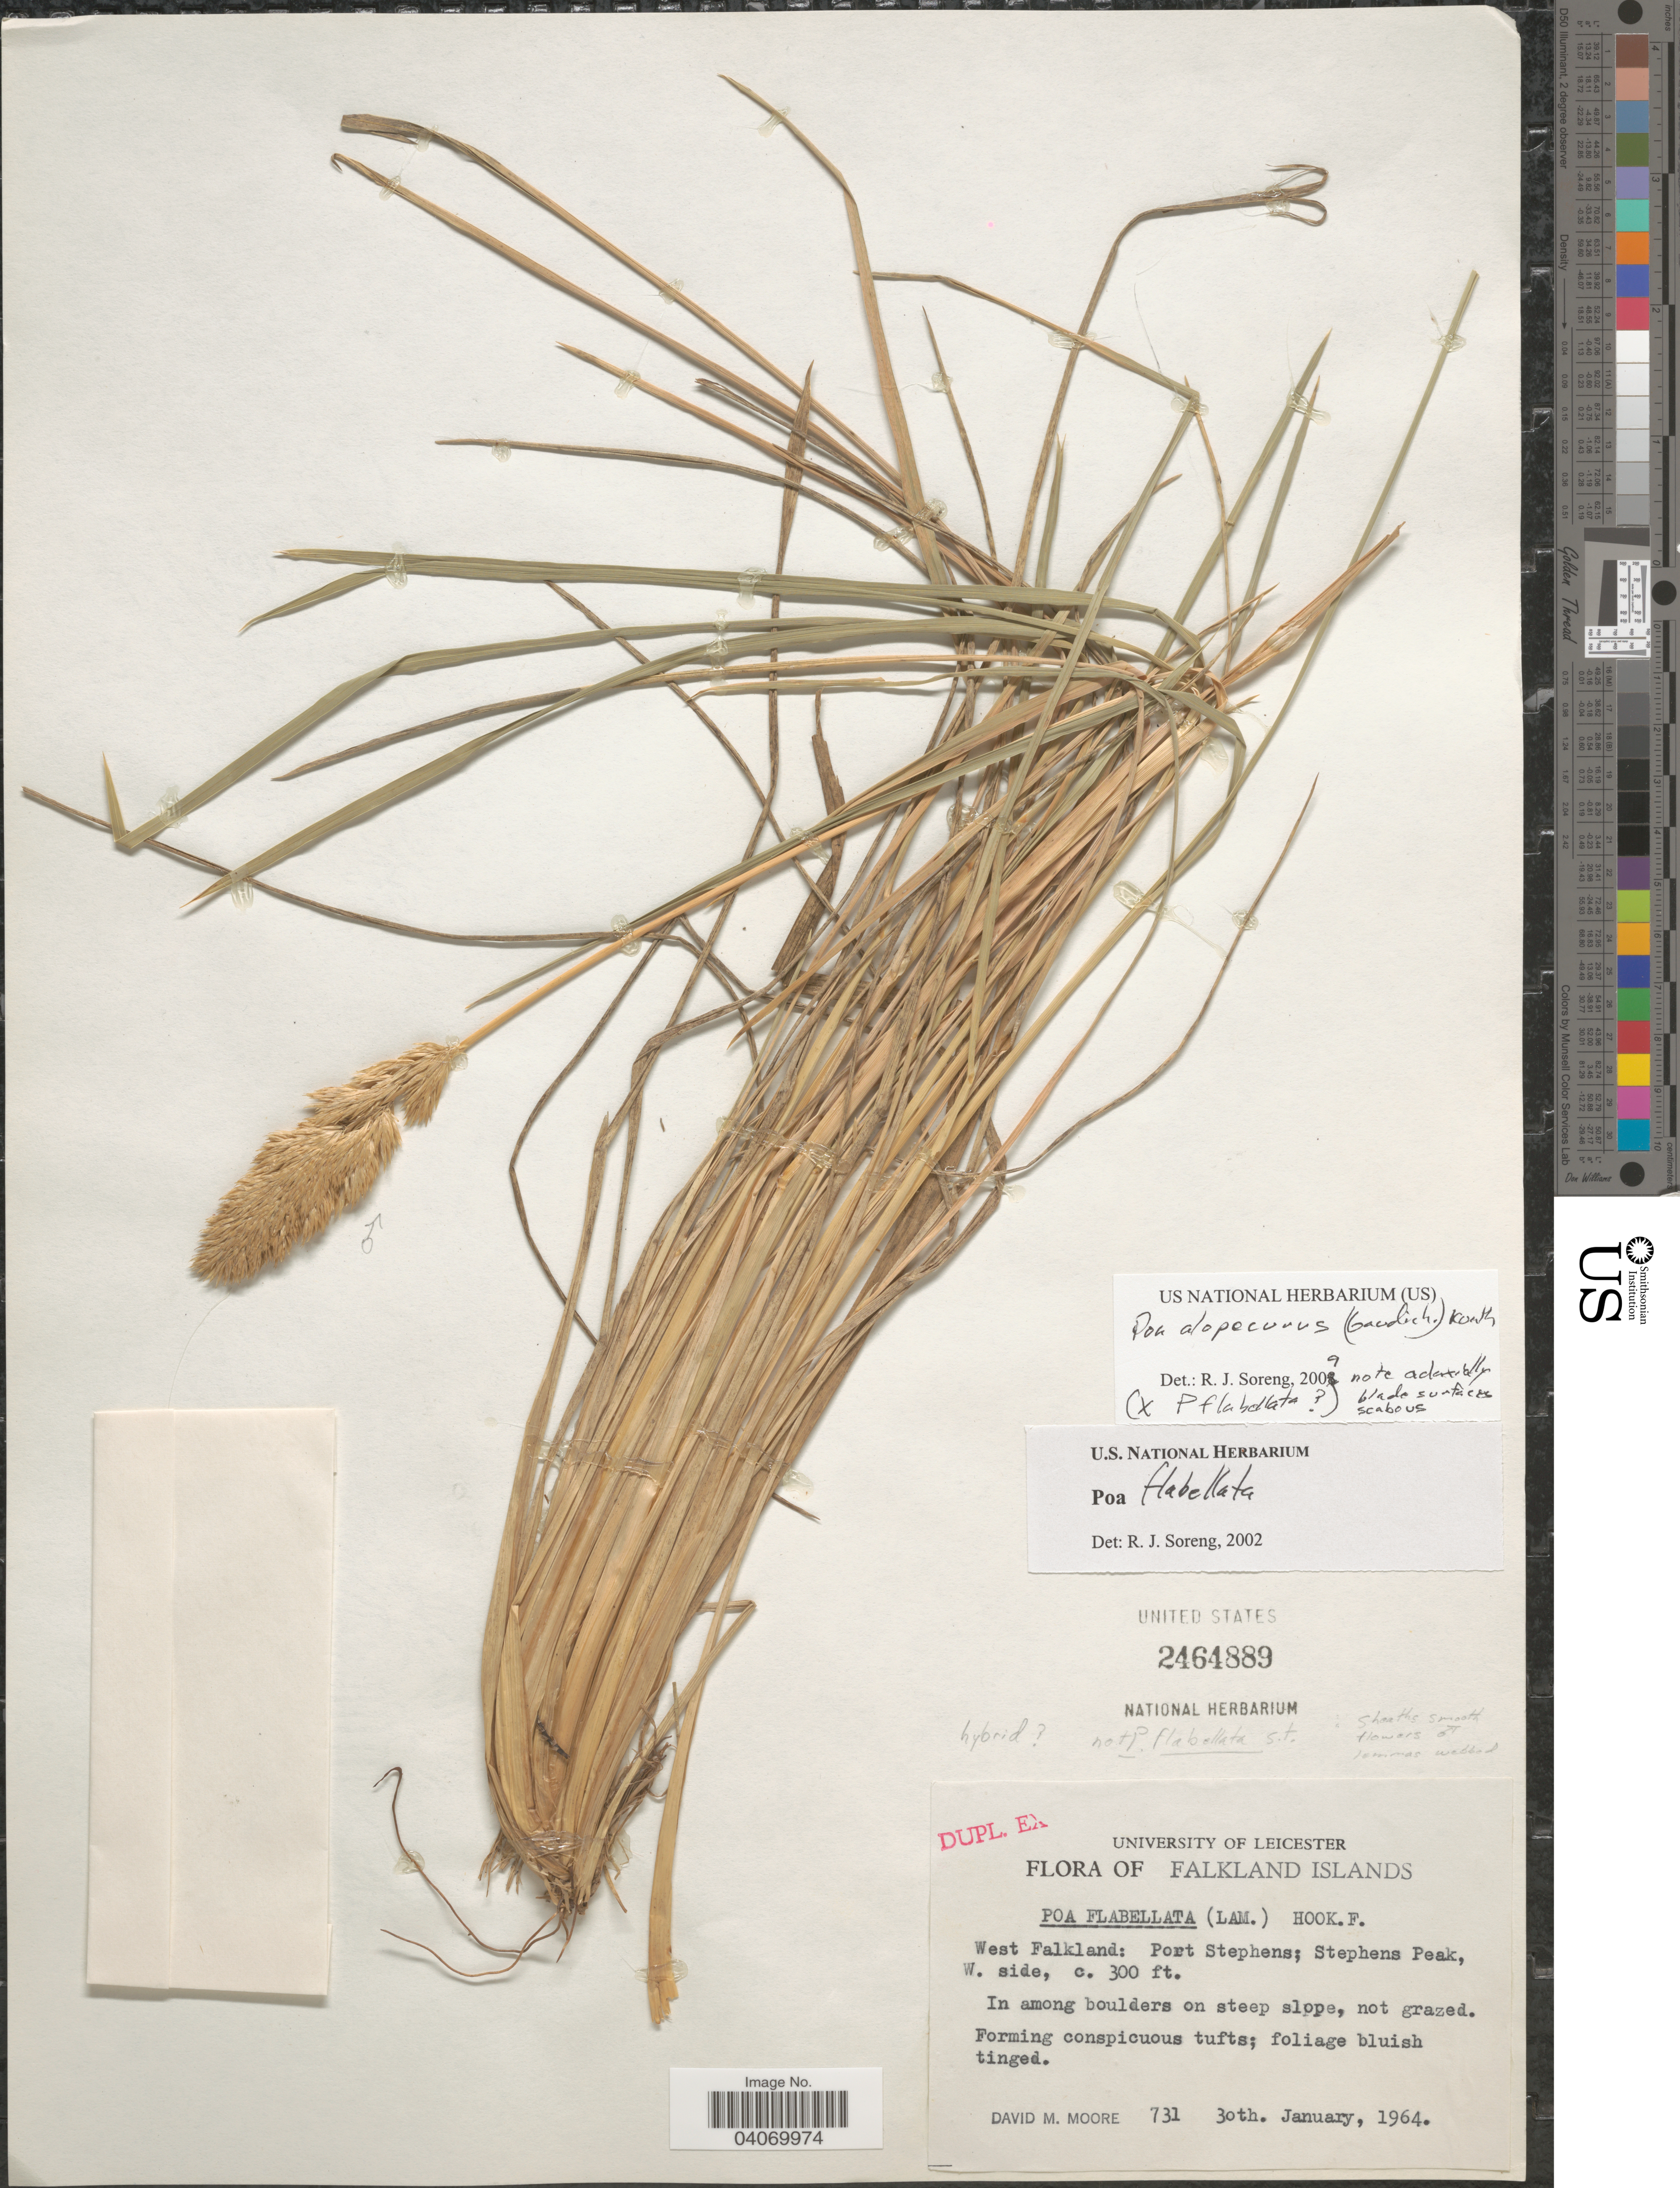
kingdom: Plantae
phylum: Tracheophyta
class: Liliopsida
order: Poales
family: Poaceae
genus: Poa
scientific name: Poa alopecurus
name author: (Gaudich. ex Mirb.) Kunth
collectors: D. Moore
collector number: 731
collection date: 1964-01-30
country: Falkland Islands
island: West Falkland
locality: West Falkland: Port Stephens; Stephens Peak, W. side.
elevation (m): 91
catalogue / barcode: US 2464889